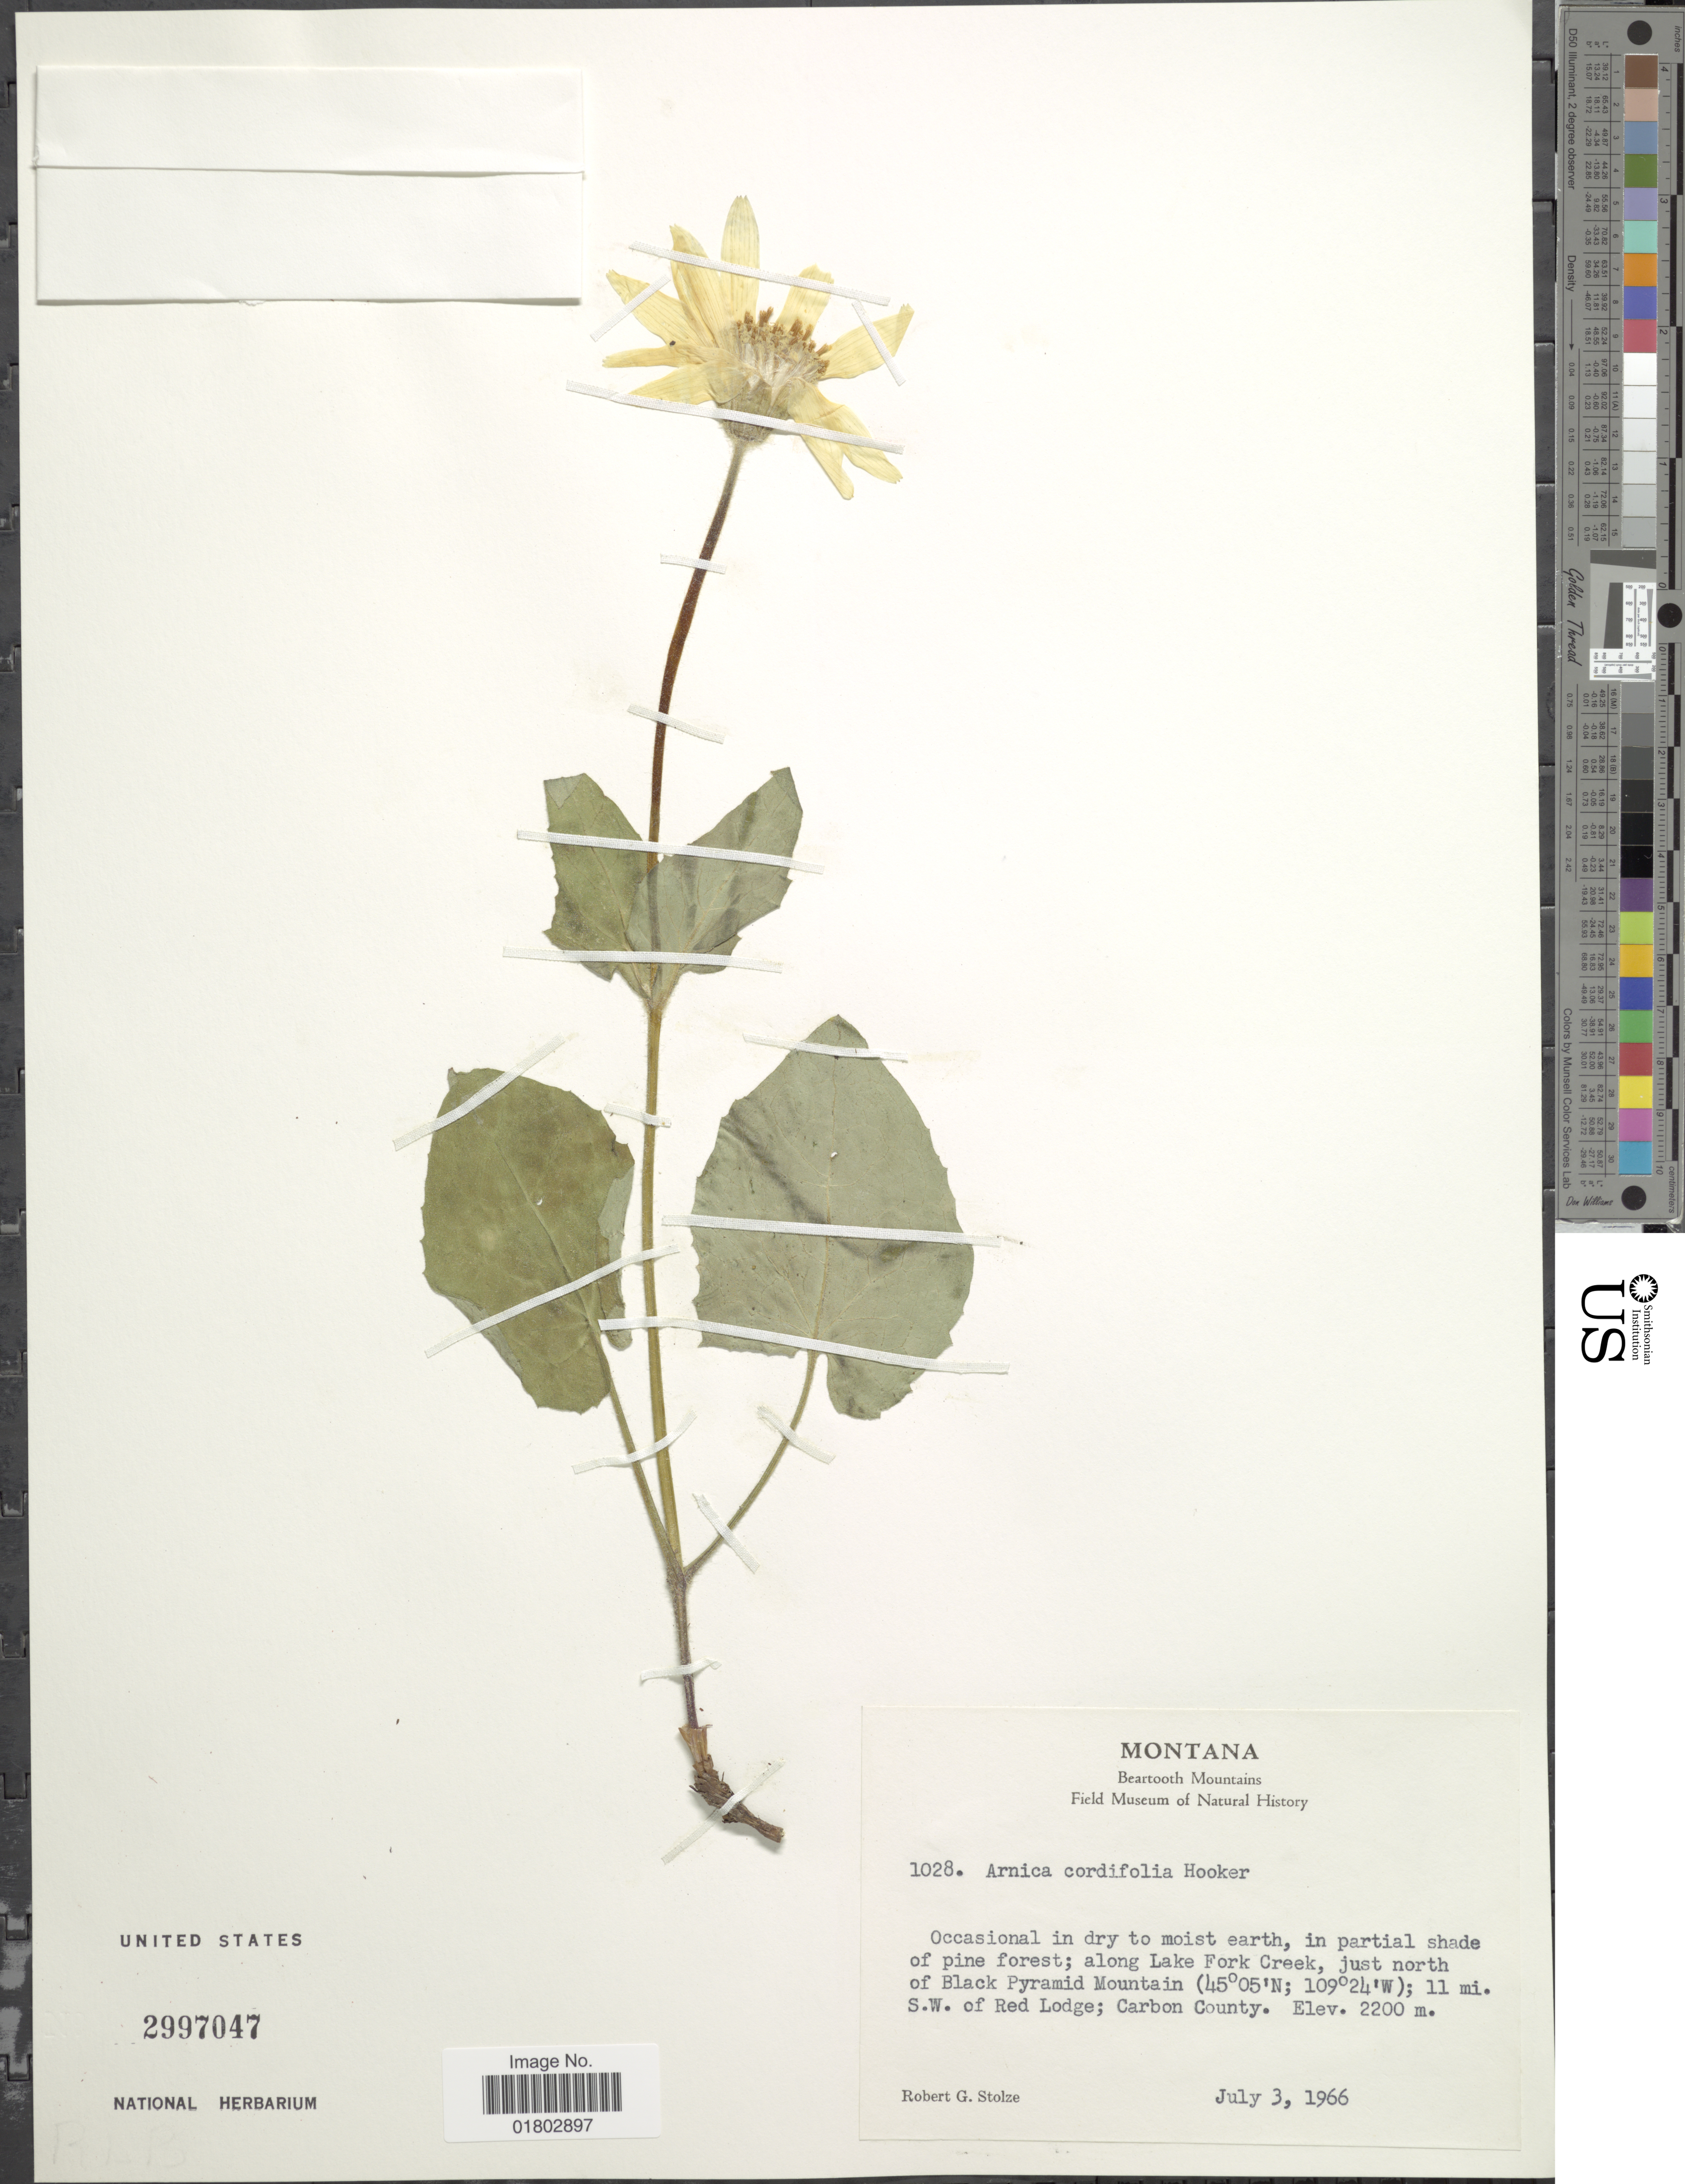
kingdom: Plantae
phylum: Tracheophyta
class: Magnoliopsida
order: Asterales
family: Asteraceae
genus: Arnica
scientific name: Arnica cordifolia subsp. genuina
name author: Maguire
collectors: R. G. Stolze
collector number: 1028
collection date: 1966-07-03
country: United States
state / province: Montana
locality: In partial shade of pine forest; along Lake Fork Creek, just north of Black Pyramid Mountain; 11 mi S.W. of Red Lodge; Carbon County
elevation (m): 2200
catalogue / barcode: US 2997047